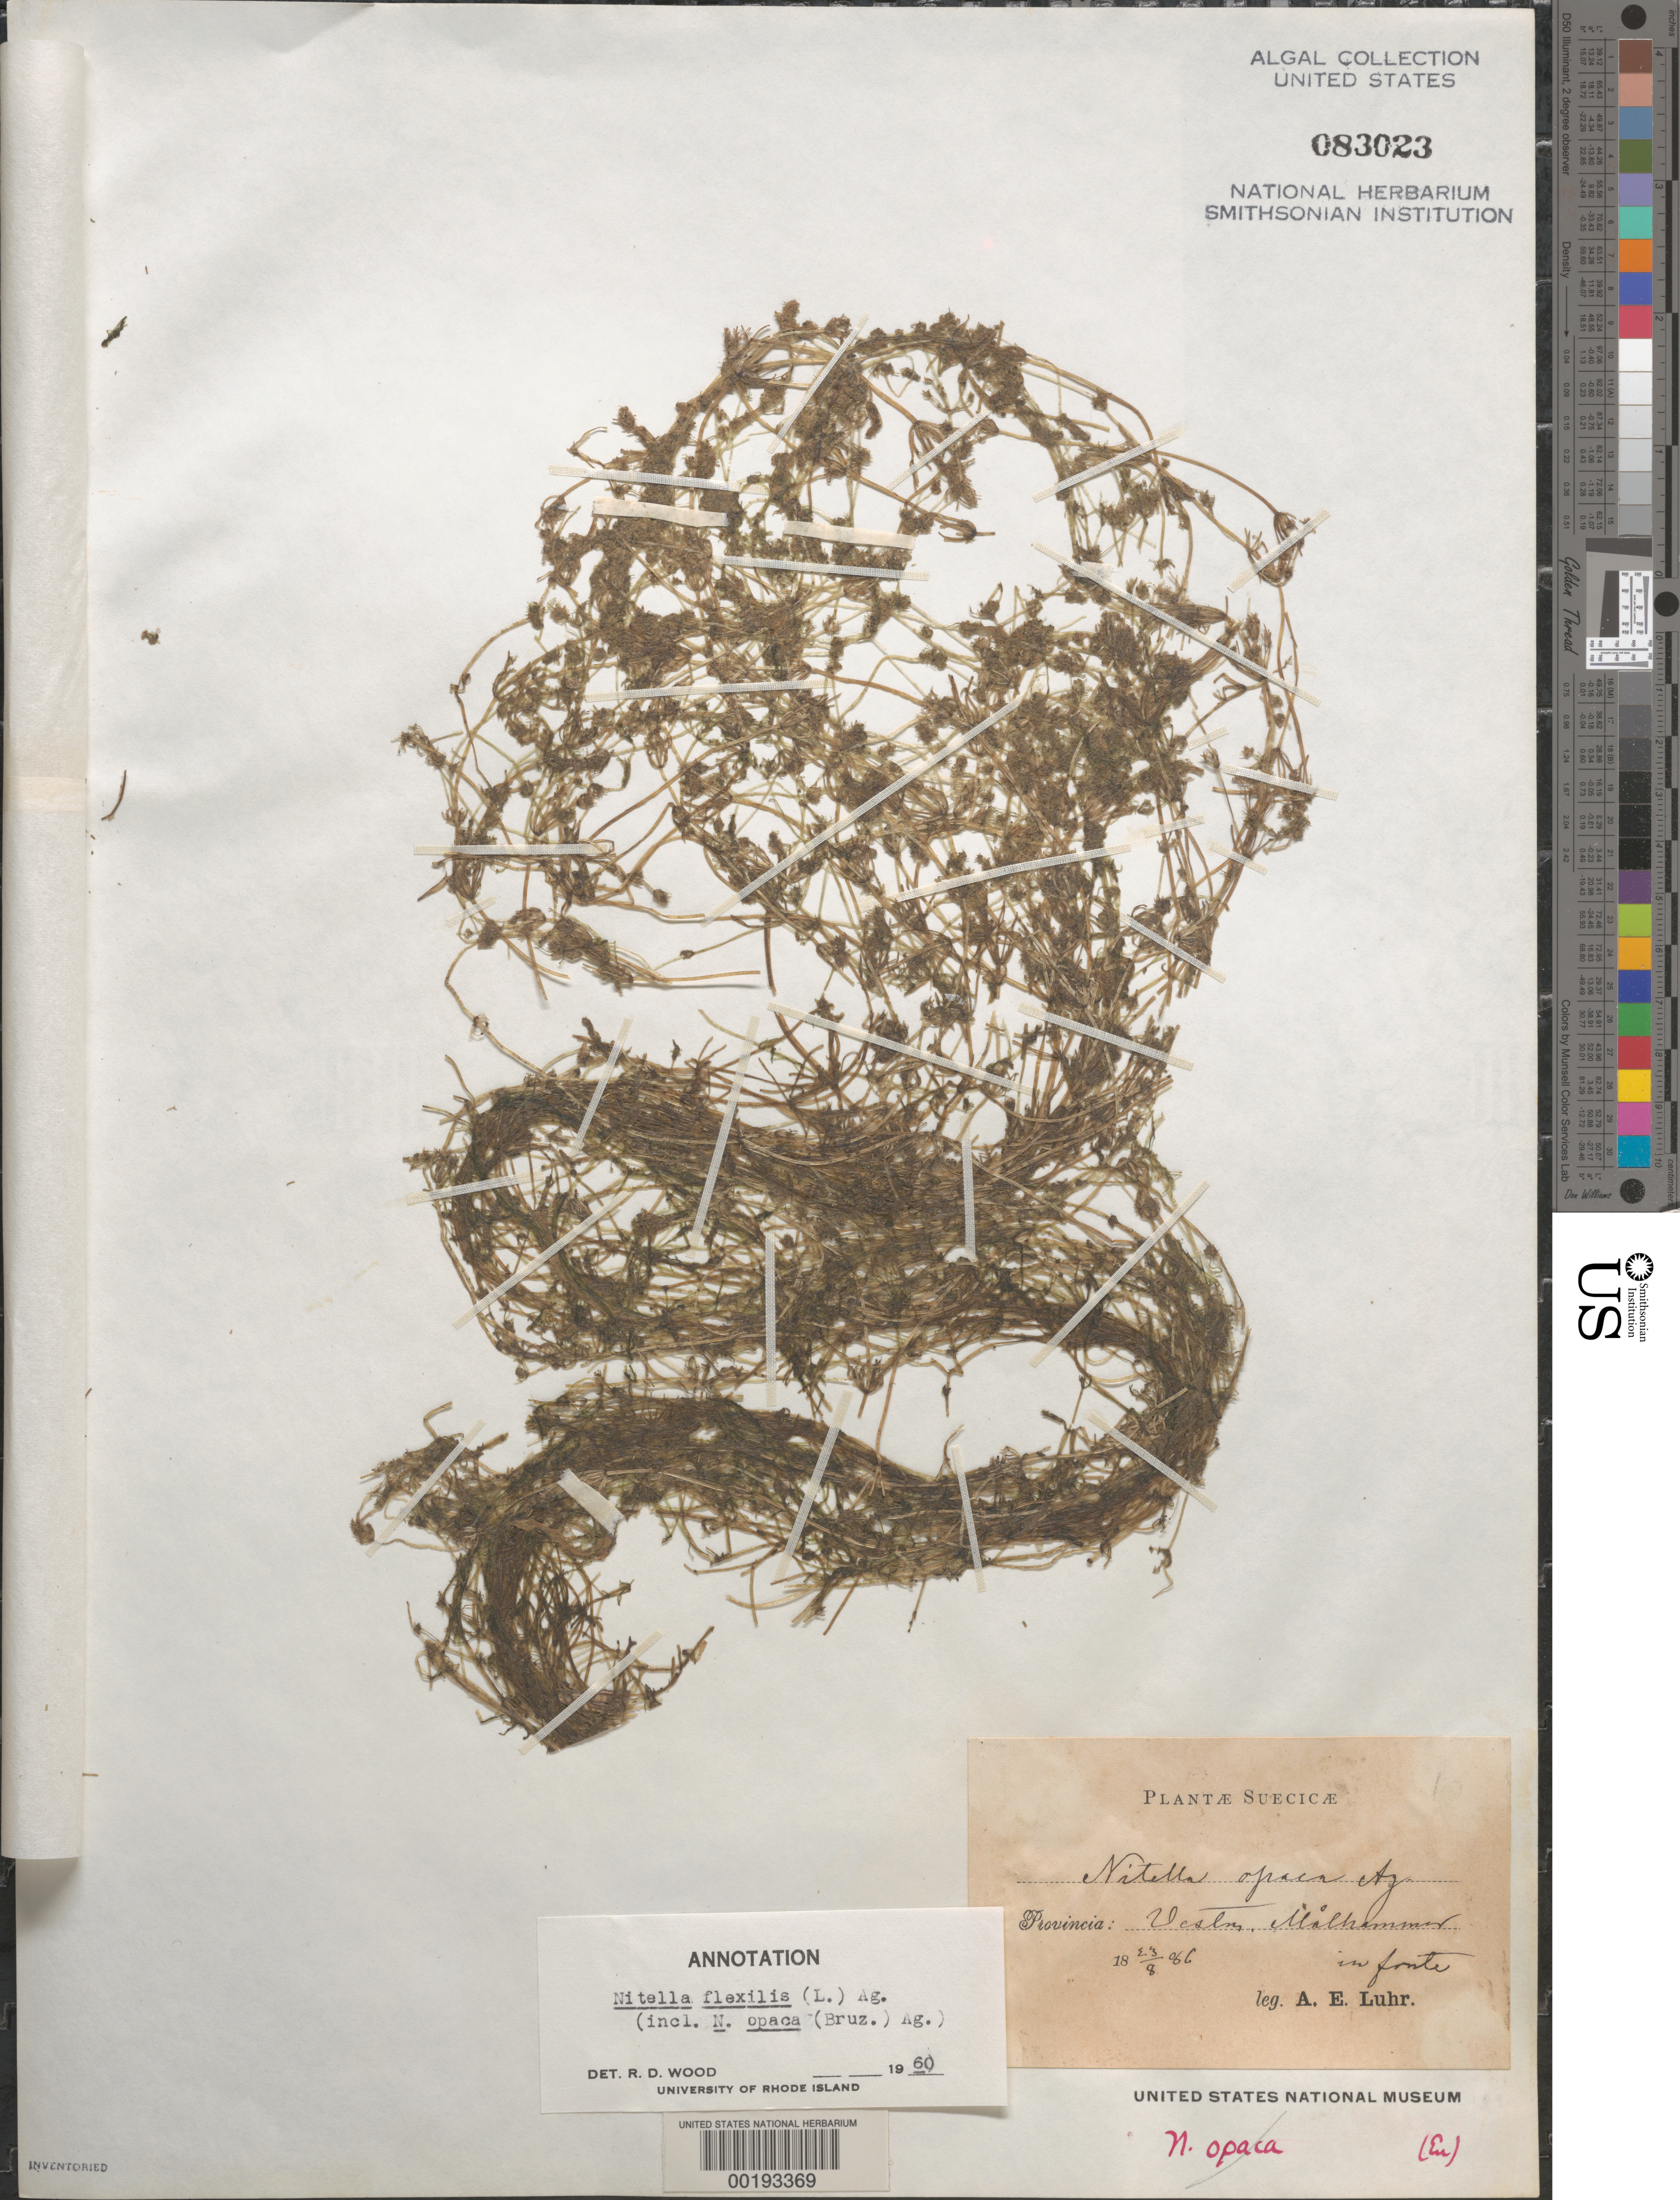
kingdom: Plantae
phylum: Charophyta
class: Charophyceae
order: Charales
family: Characeae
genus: Nitella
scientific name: Nitella flexilis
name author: (L.) C. Agardh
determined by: Wood, R. D.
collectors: A. Luhr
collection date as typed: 23 Aug 1886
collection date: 1886-08-23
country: Sweden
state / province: Vastmanland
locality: Malhammer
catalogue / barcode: US 83023